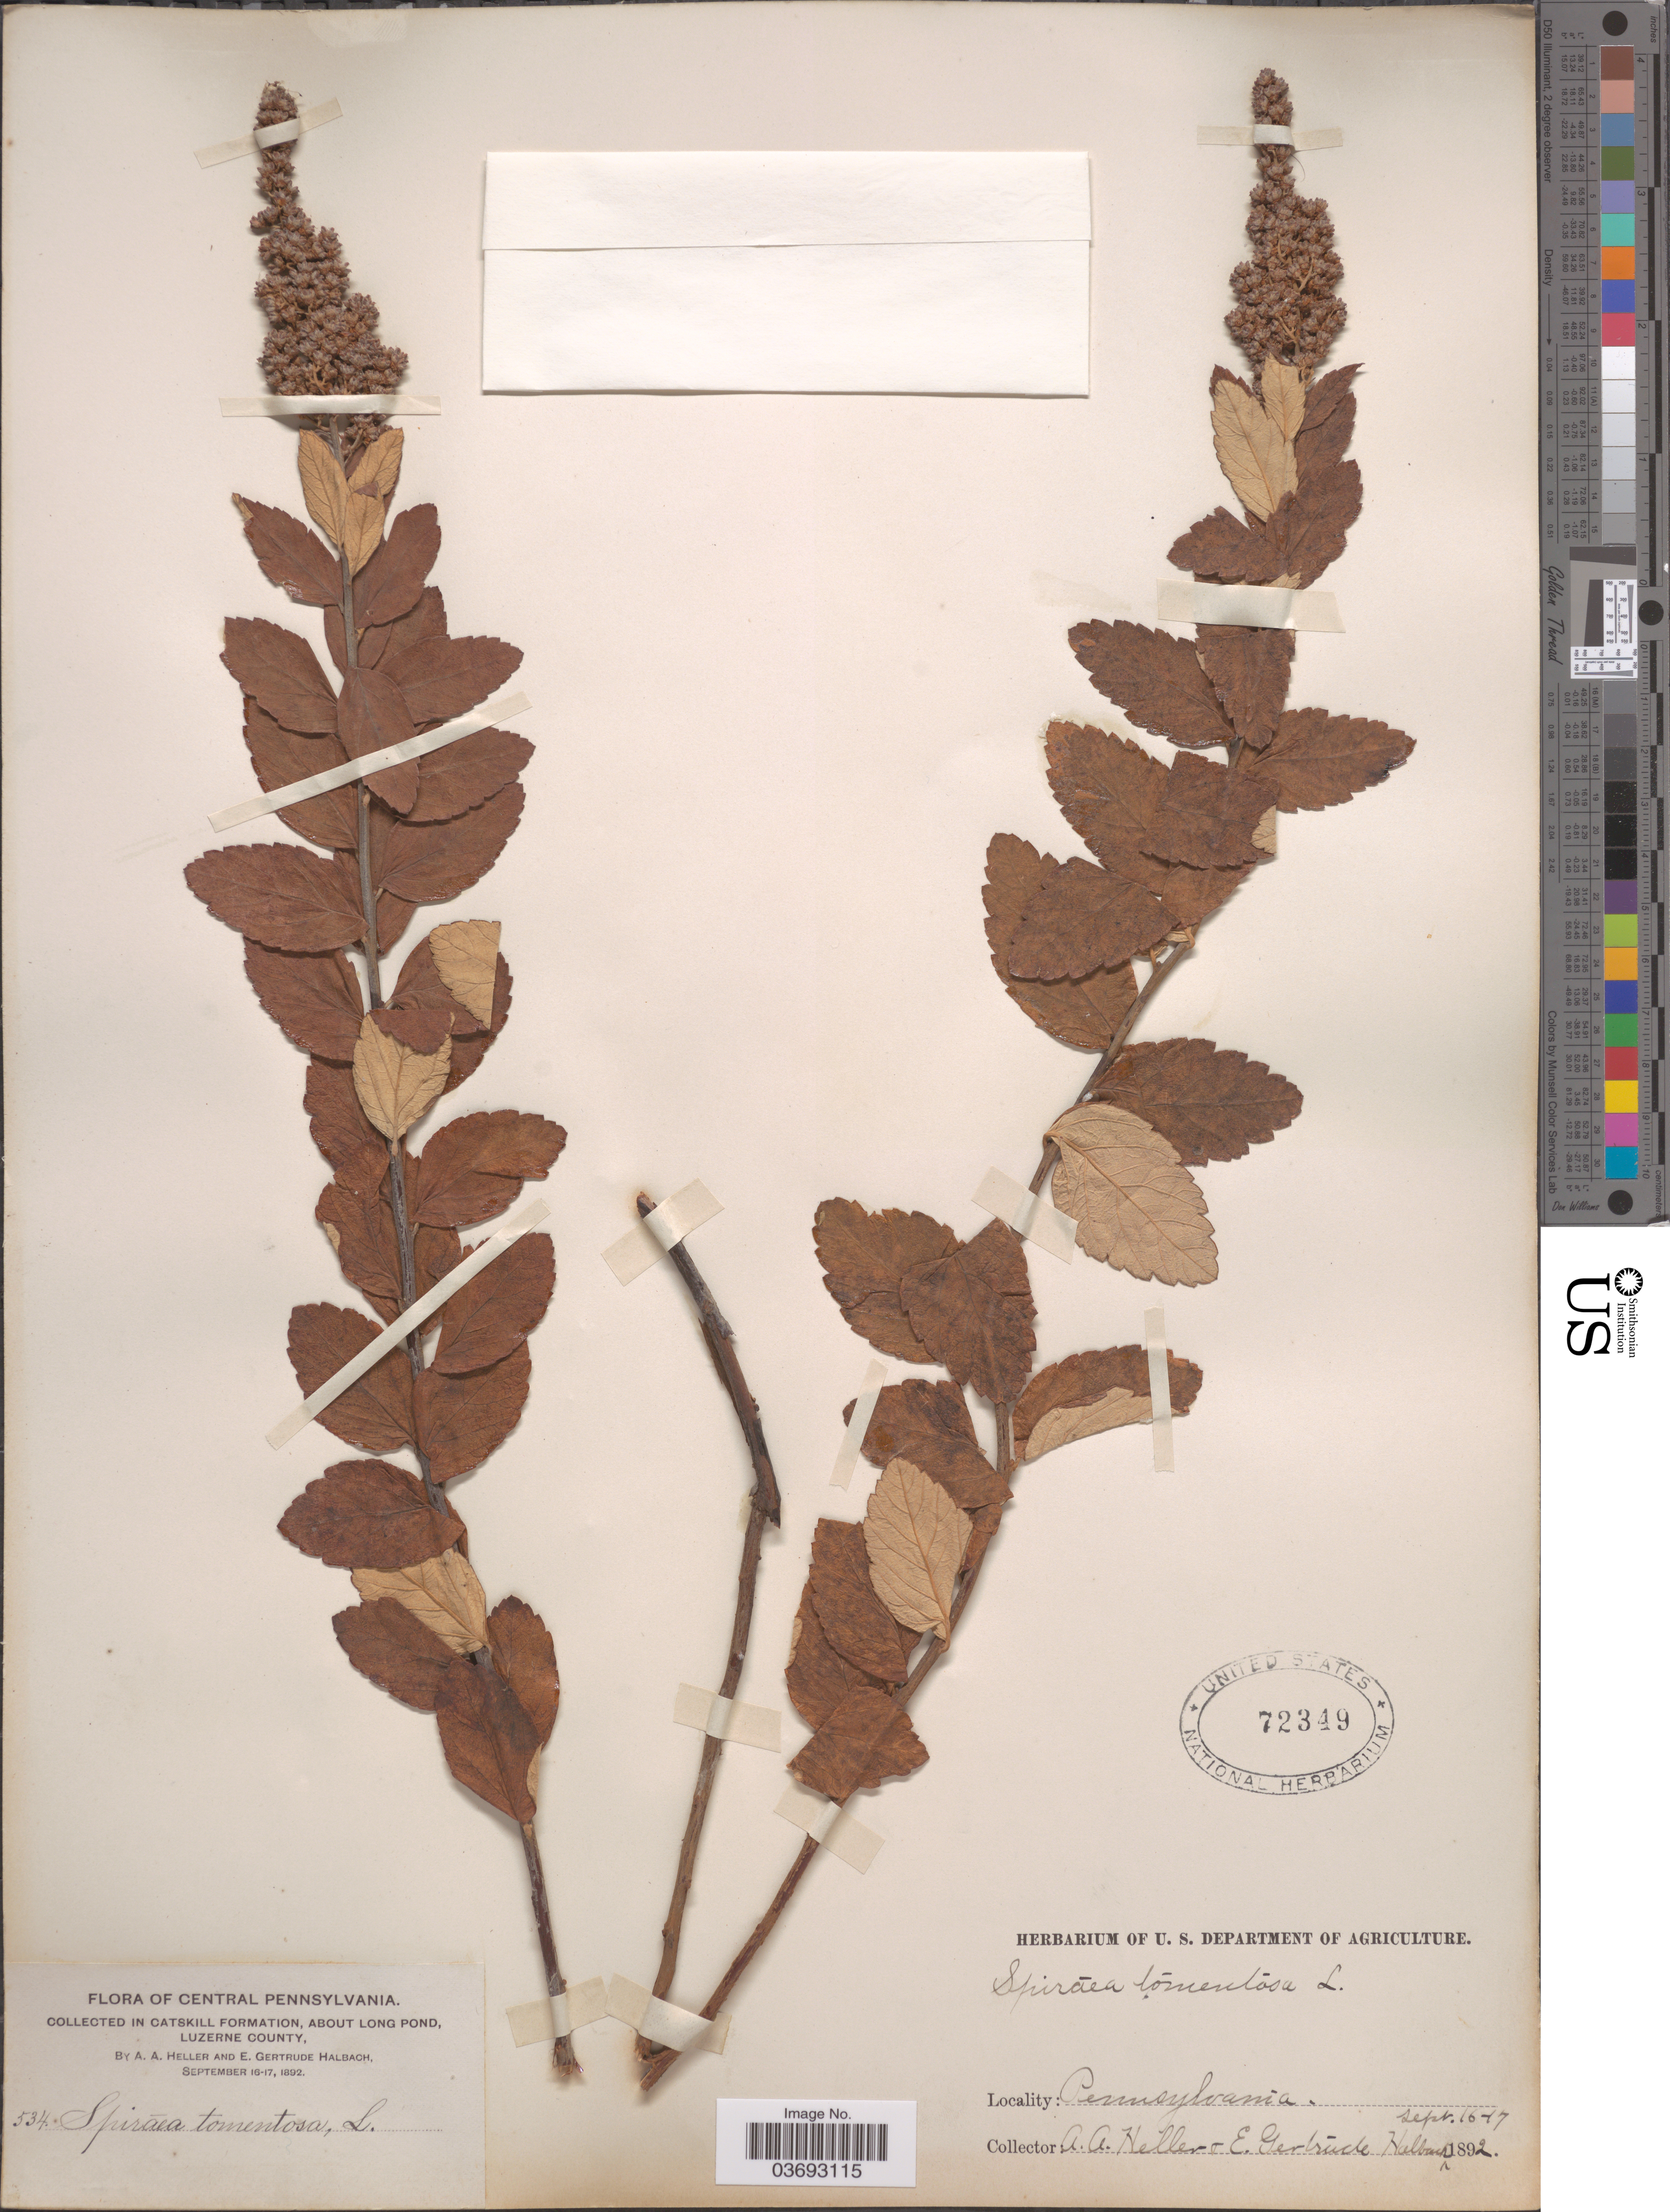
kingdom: Plantae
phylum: Tracheophyta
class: Magnoliopsida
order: Rosales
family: Rosaceae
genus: Spiraea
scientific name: Spiraea tomentosa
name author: L.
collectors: A. A. Heller & E. G. Halbach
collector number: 534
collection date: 1892-09-16/1892-09-17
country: United States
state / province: Pennsylvania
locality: Central Pennsylvania. In Catskill Formation, about long Pond, Luzerne County.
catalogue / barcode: US 72349